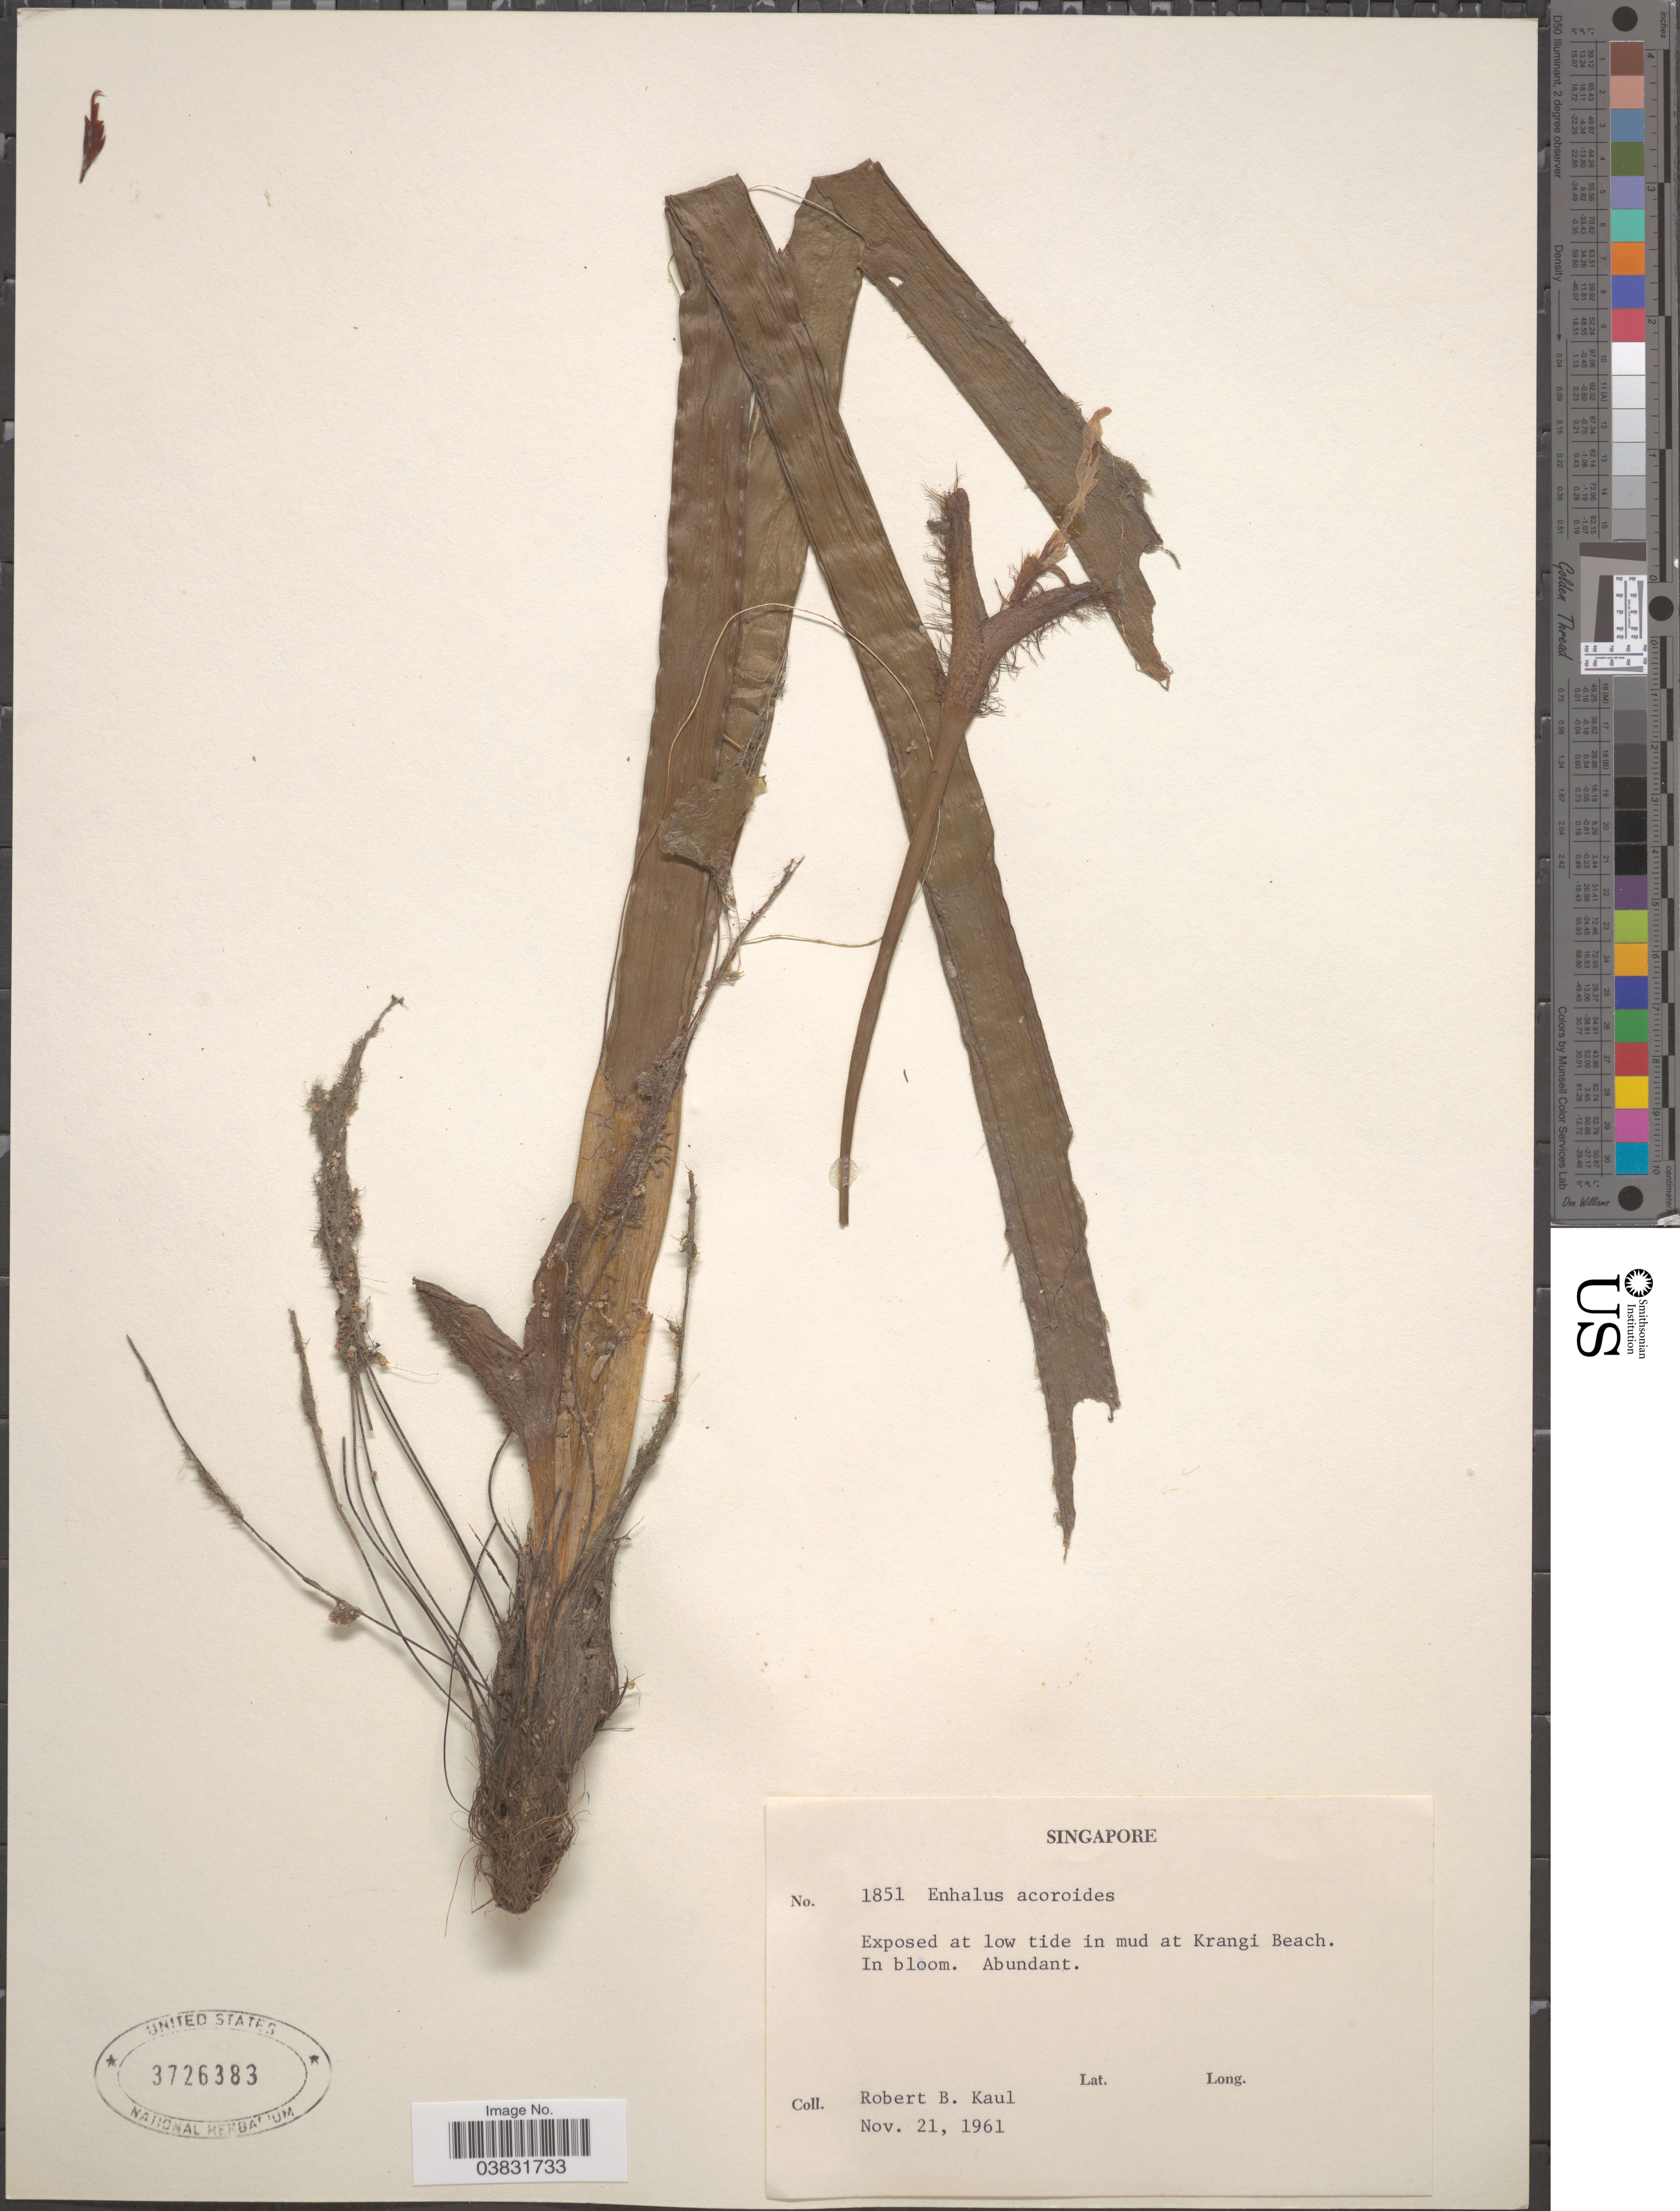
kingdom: Plantae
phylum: Tracheophyta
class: Liliopsida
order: Alismatales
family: Hydrocharitaceae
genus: Enhalus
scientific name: Enhalus acoroides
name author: (L. f.) Royle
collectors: R. Kaul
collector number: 1851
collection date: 1961-11-21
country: Singapore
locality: At Krangi Beach.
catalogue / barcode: US 3726383